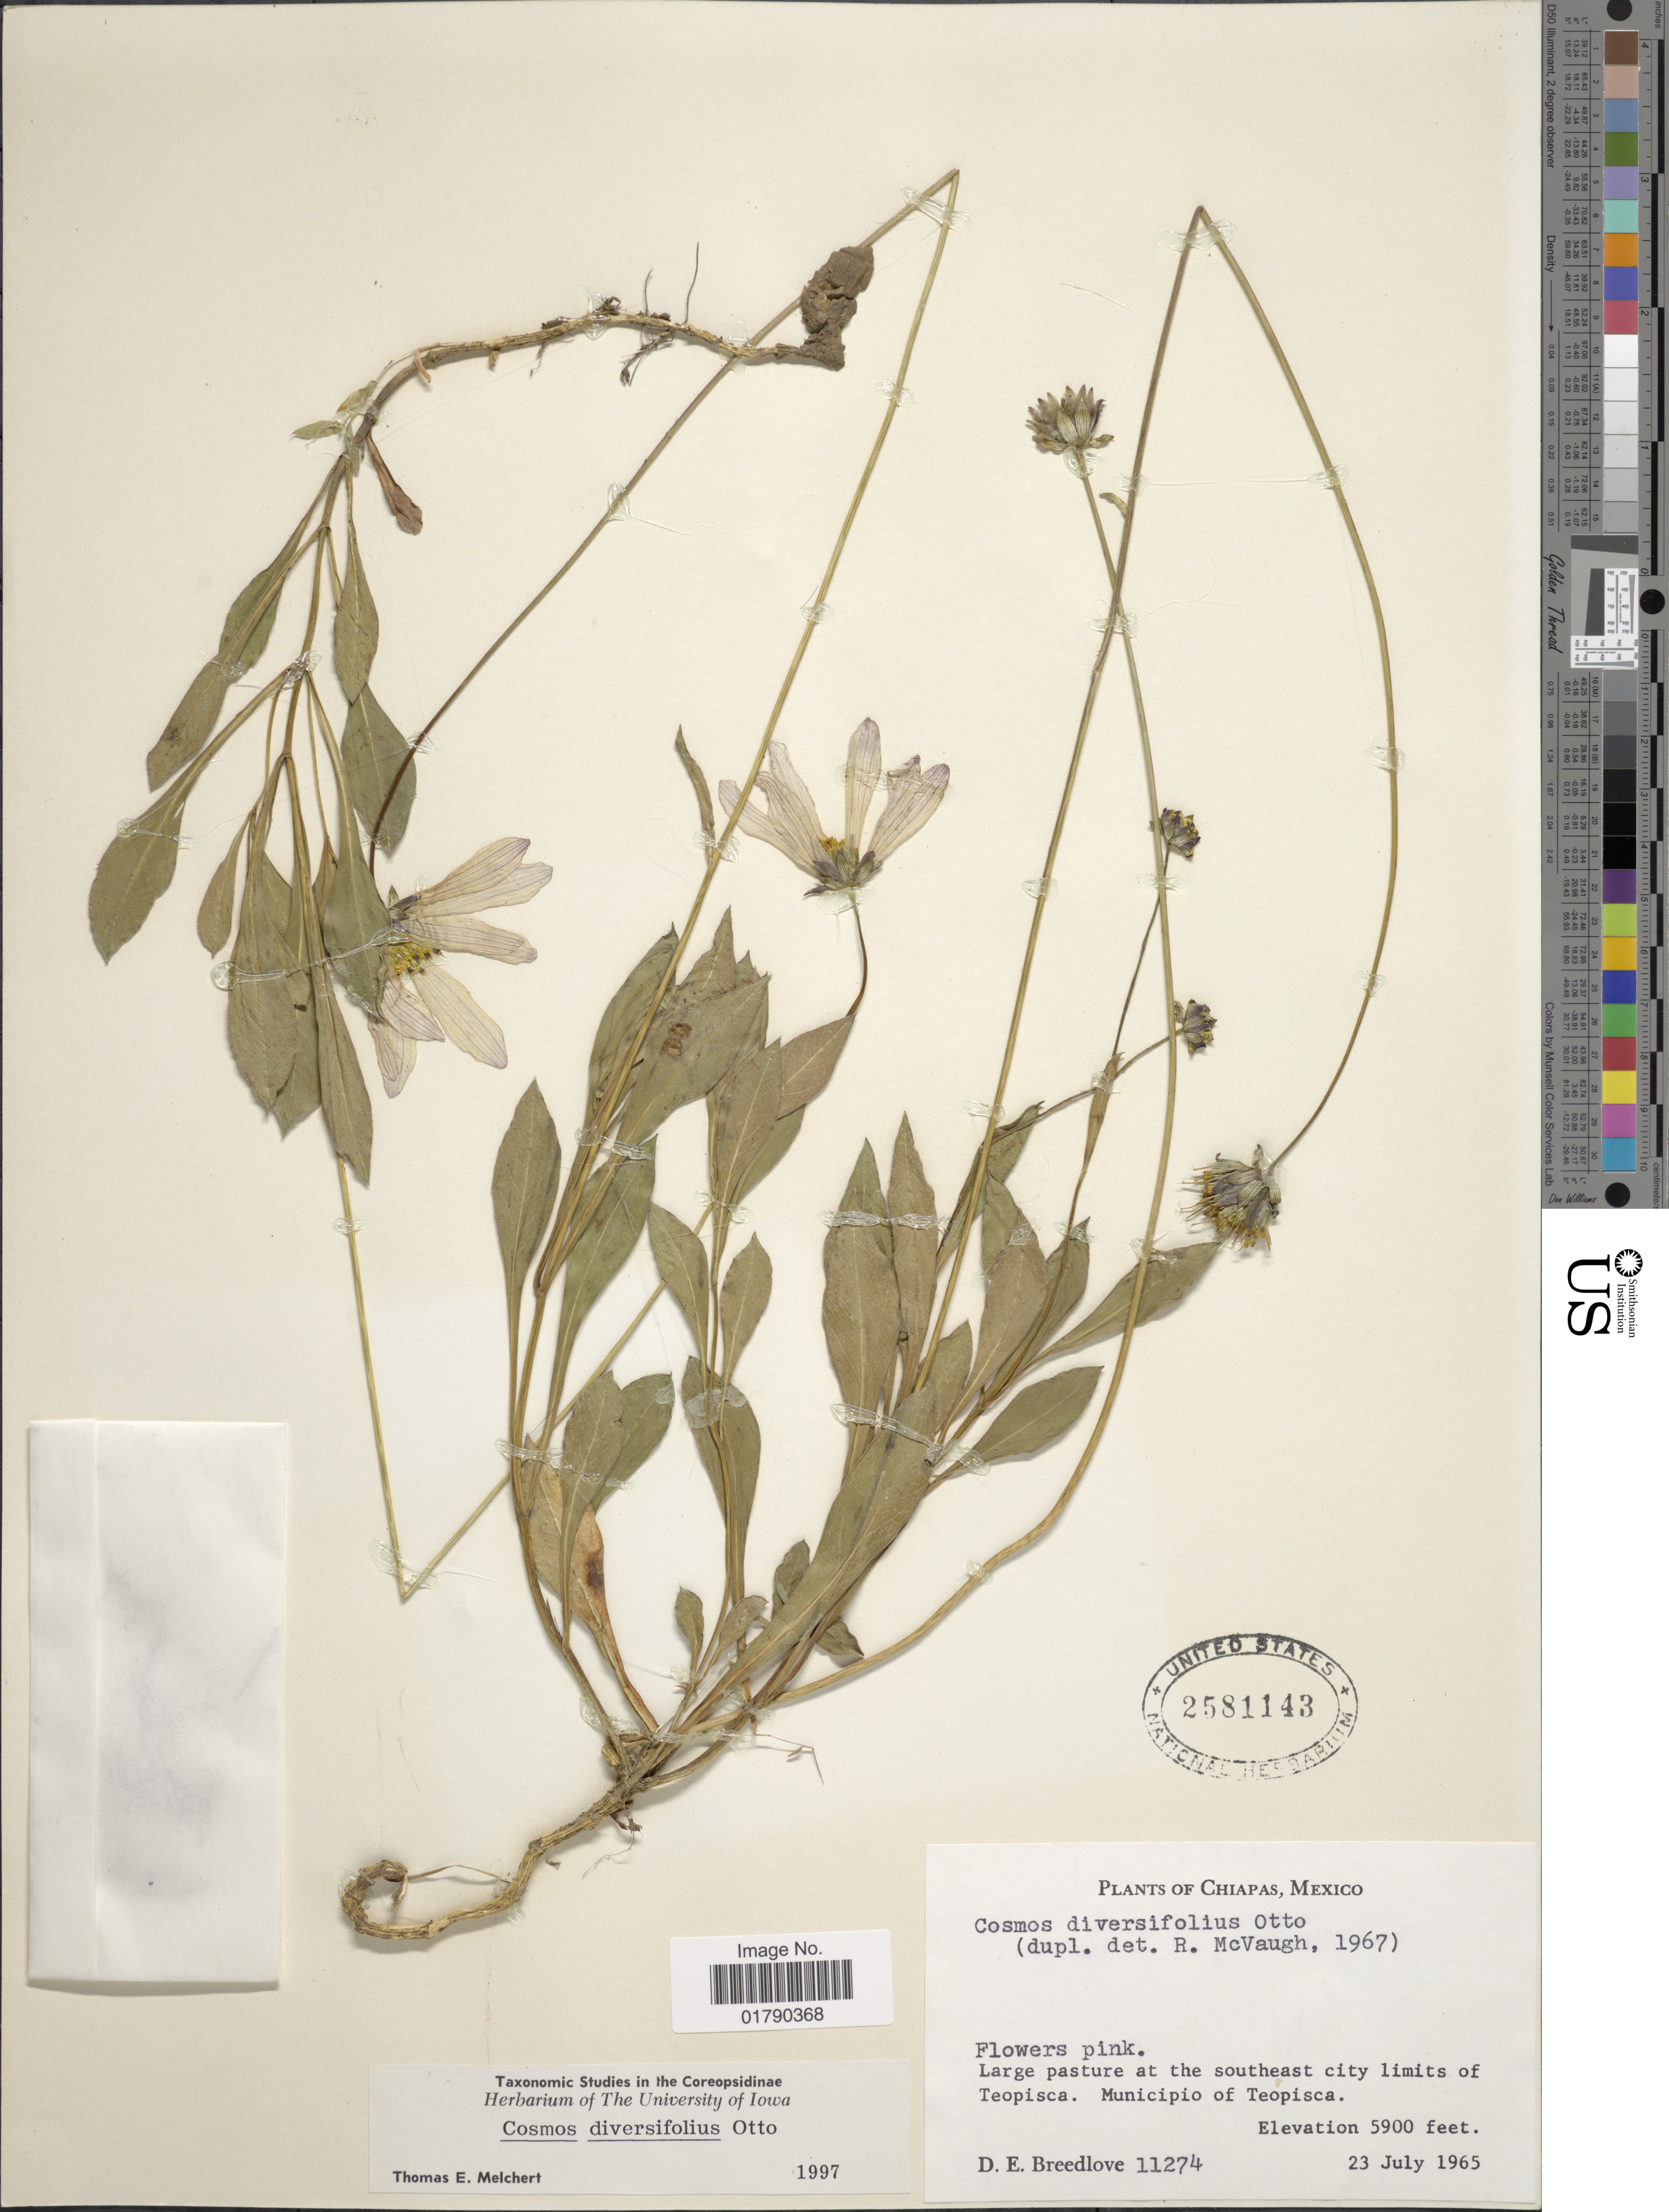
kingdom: Plantae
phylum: Tracheophyta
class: Magnoliopsida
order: Asterales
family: Asteraceae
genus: Cosmos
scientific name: Cosmos diversifolius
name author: Otto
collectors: D. E. Breedlove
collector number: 11274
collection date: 1965-07-23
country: Mexico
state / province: Chiapas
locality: Large pasture at the southeast city limits of Teopisca, Municipio of Teopisca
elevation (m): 1798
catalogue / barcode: US 2581143